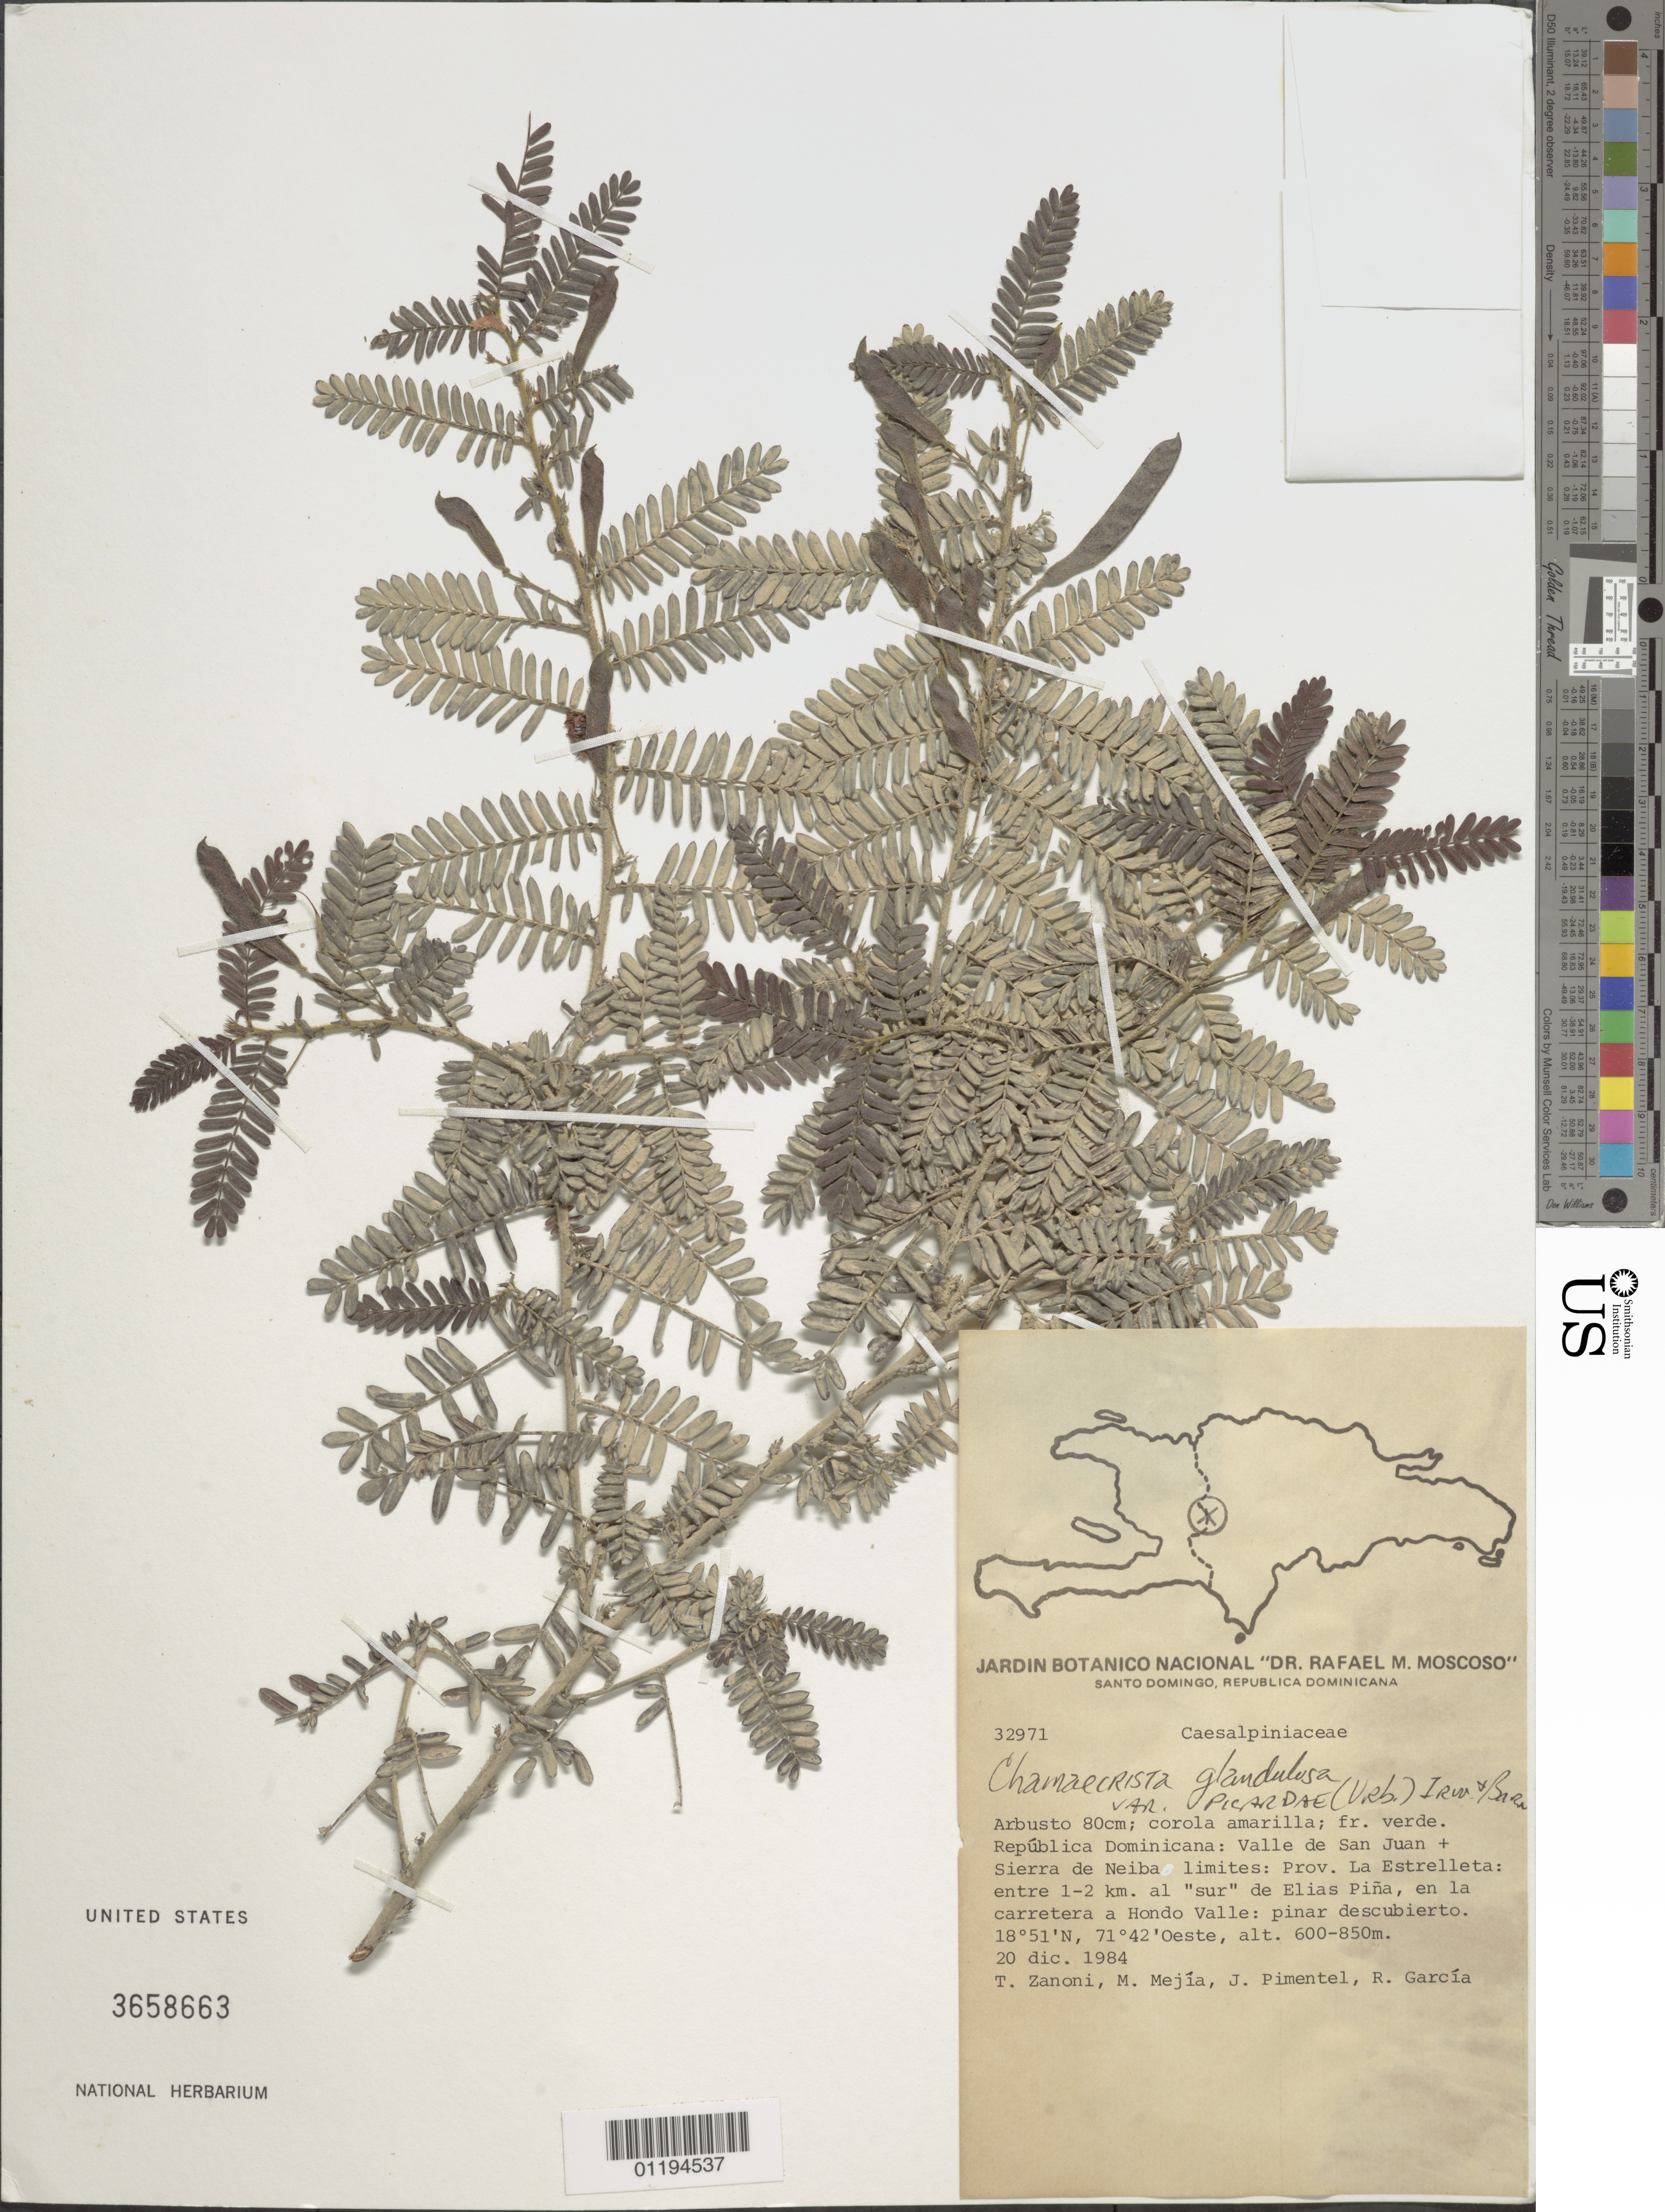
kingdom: Plantae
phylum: Tracheophyta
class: Magnoliopsida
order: Fabales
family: Fabaceae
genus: Chamaecrista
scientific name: Chamaecrista glandulosa var. picardae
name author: (Urb.) H.S. Irwin & Barneby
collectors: T. A. Zanoni, M. Mejia, J. Pimental & R. Garcia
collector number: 32971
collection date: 1984-12-20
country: Dominican Republic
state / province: Elías Piña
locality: Valle de San Juan and Sierra de Neiba limits on the road to Hondo Vallle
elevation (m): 600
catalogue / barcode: US 3658663